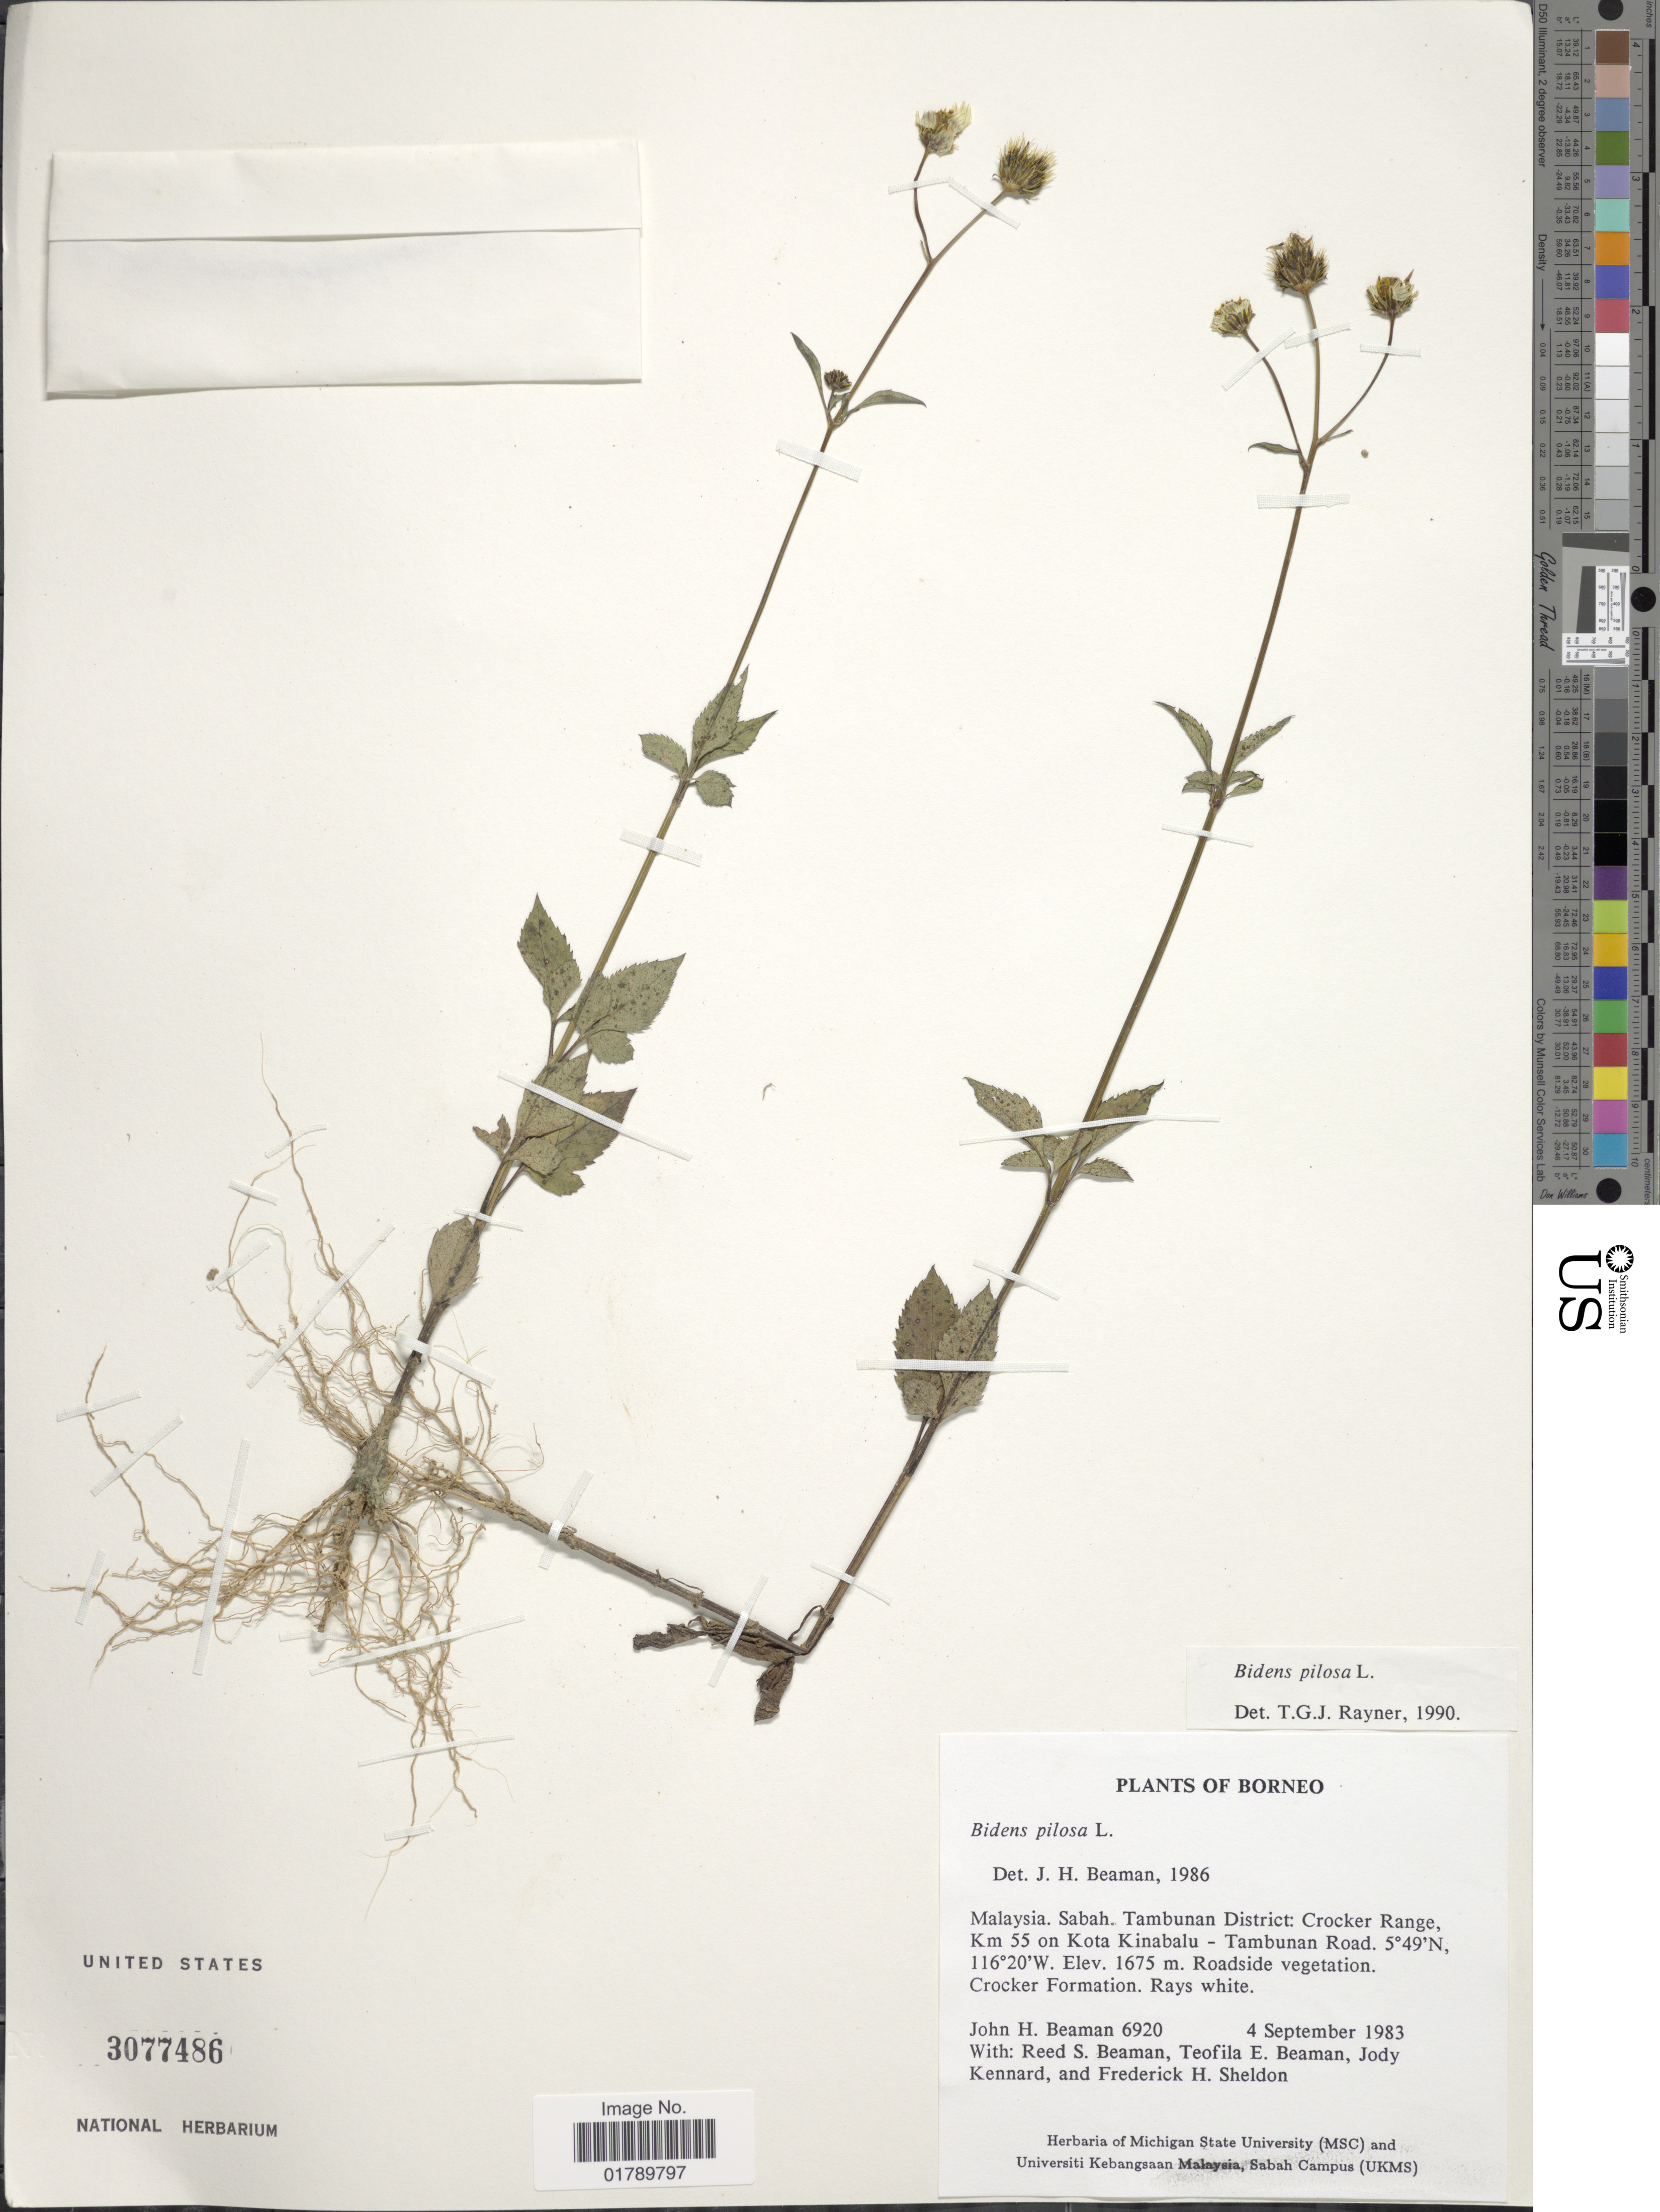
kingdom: Plantae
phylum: Tracheophyta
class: Magnoliopsida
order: Asterales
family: Asteraceae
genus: Bidens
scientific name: Bidens pilosa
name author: L.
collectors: J. H. Beaman, R. S. Beaman, T. E. Beaman, J. Kennard & F. Sheldon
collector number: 6920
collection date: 1983-09-04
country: Malaysia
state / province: Sabah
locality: Sabah. Tambunan District: Crocker Range, Km 55 on Kota Kinablu-Tambunan Road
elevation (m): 1675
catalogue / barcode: US 3077486